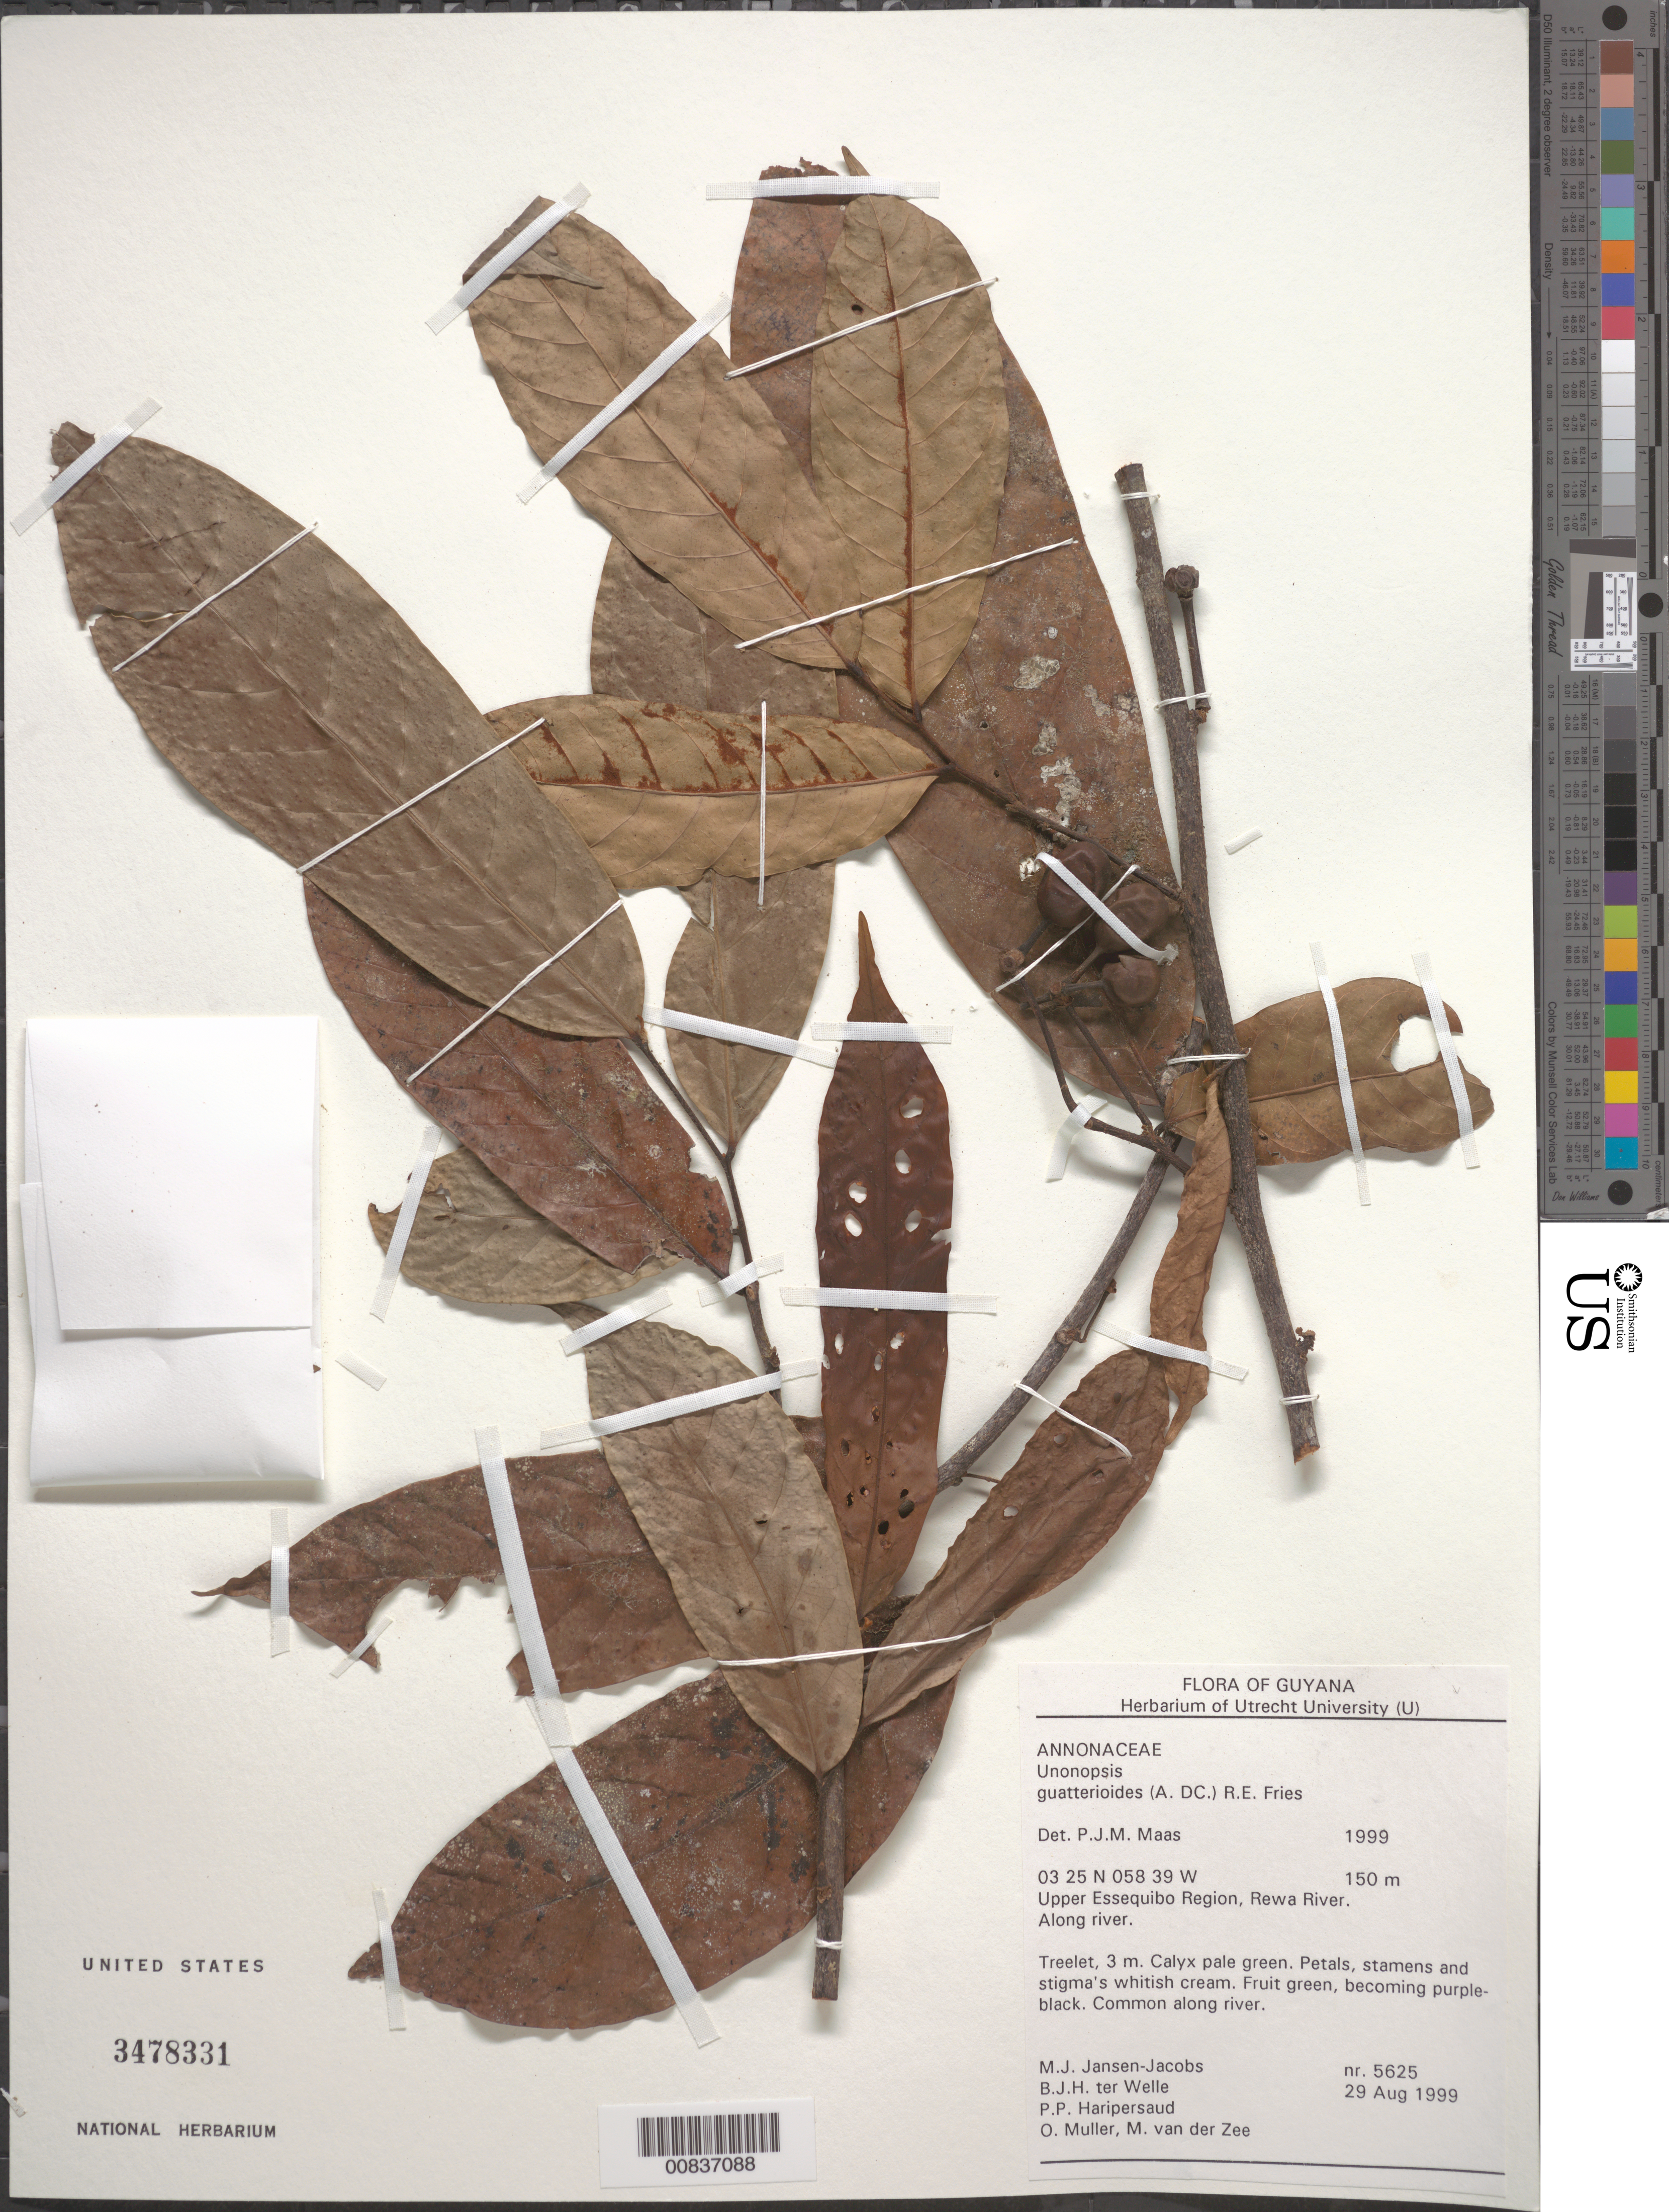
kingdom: Plantae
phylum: Tracheophyta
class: Magnoliopsida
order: Magnoliales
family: Annonaceae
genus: Unonopsis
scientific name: Unonopsis guatterioides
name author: (A. DC.) R.E. Fr.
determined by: Maas, Paul J. M.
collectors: M. J. Jansen-Jacobs, B. Welle, P. Haripersaud, O. Muller & M. van der Zee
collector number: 5625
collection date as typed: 29-Aug-99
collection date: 1999-08-29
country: Guyana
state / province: U. Takutu-U. Essequibo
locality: Rewa River, Upper Essequibo Region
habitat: Along river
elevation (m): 150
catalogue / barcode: US 3478331